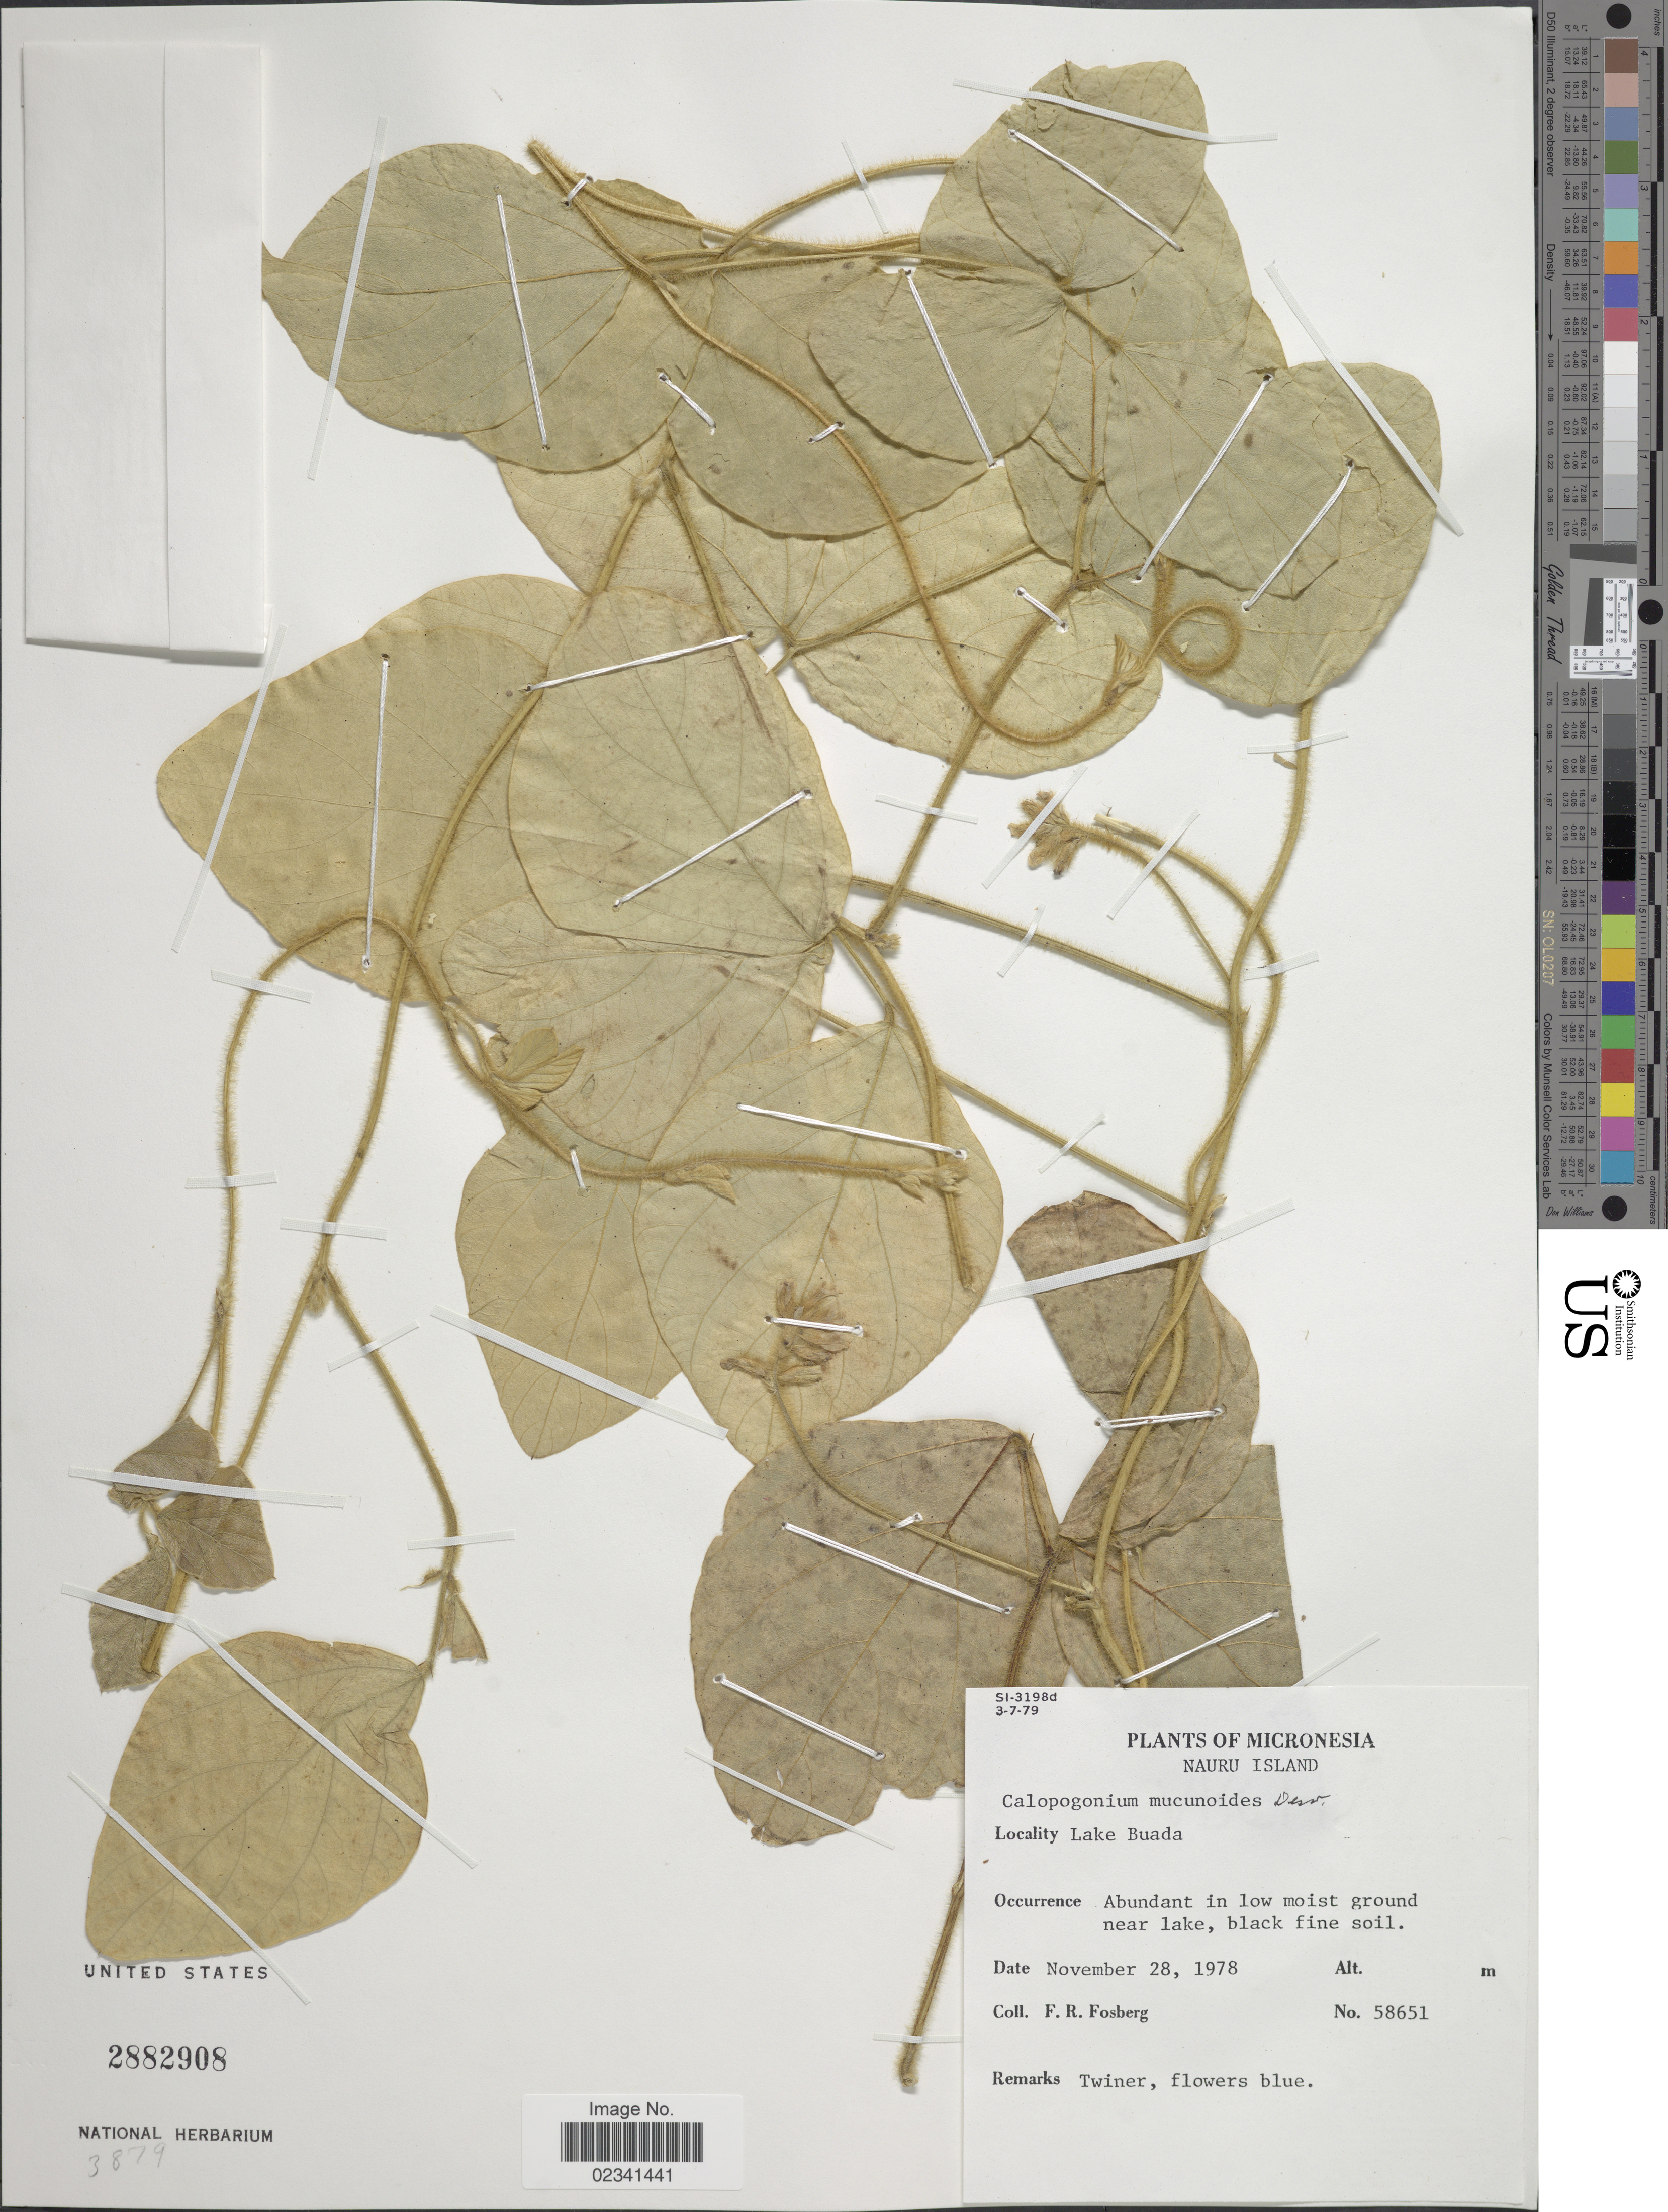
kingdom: Plantae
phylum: Tracheophyta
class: Magnoliopsida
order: Fabales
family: Fabaceae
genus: Calopogonium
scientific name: Calopogonium mucunoides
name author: Desv.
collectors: F. R. Fosberg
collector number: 58651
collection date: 1978-11-28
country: Micronesia, Federated States of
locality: Nauru Island, Lake Buada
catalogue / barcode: US 2882908